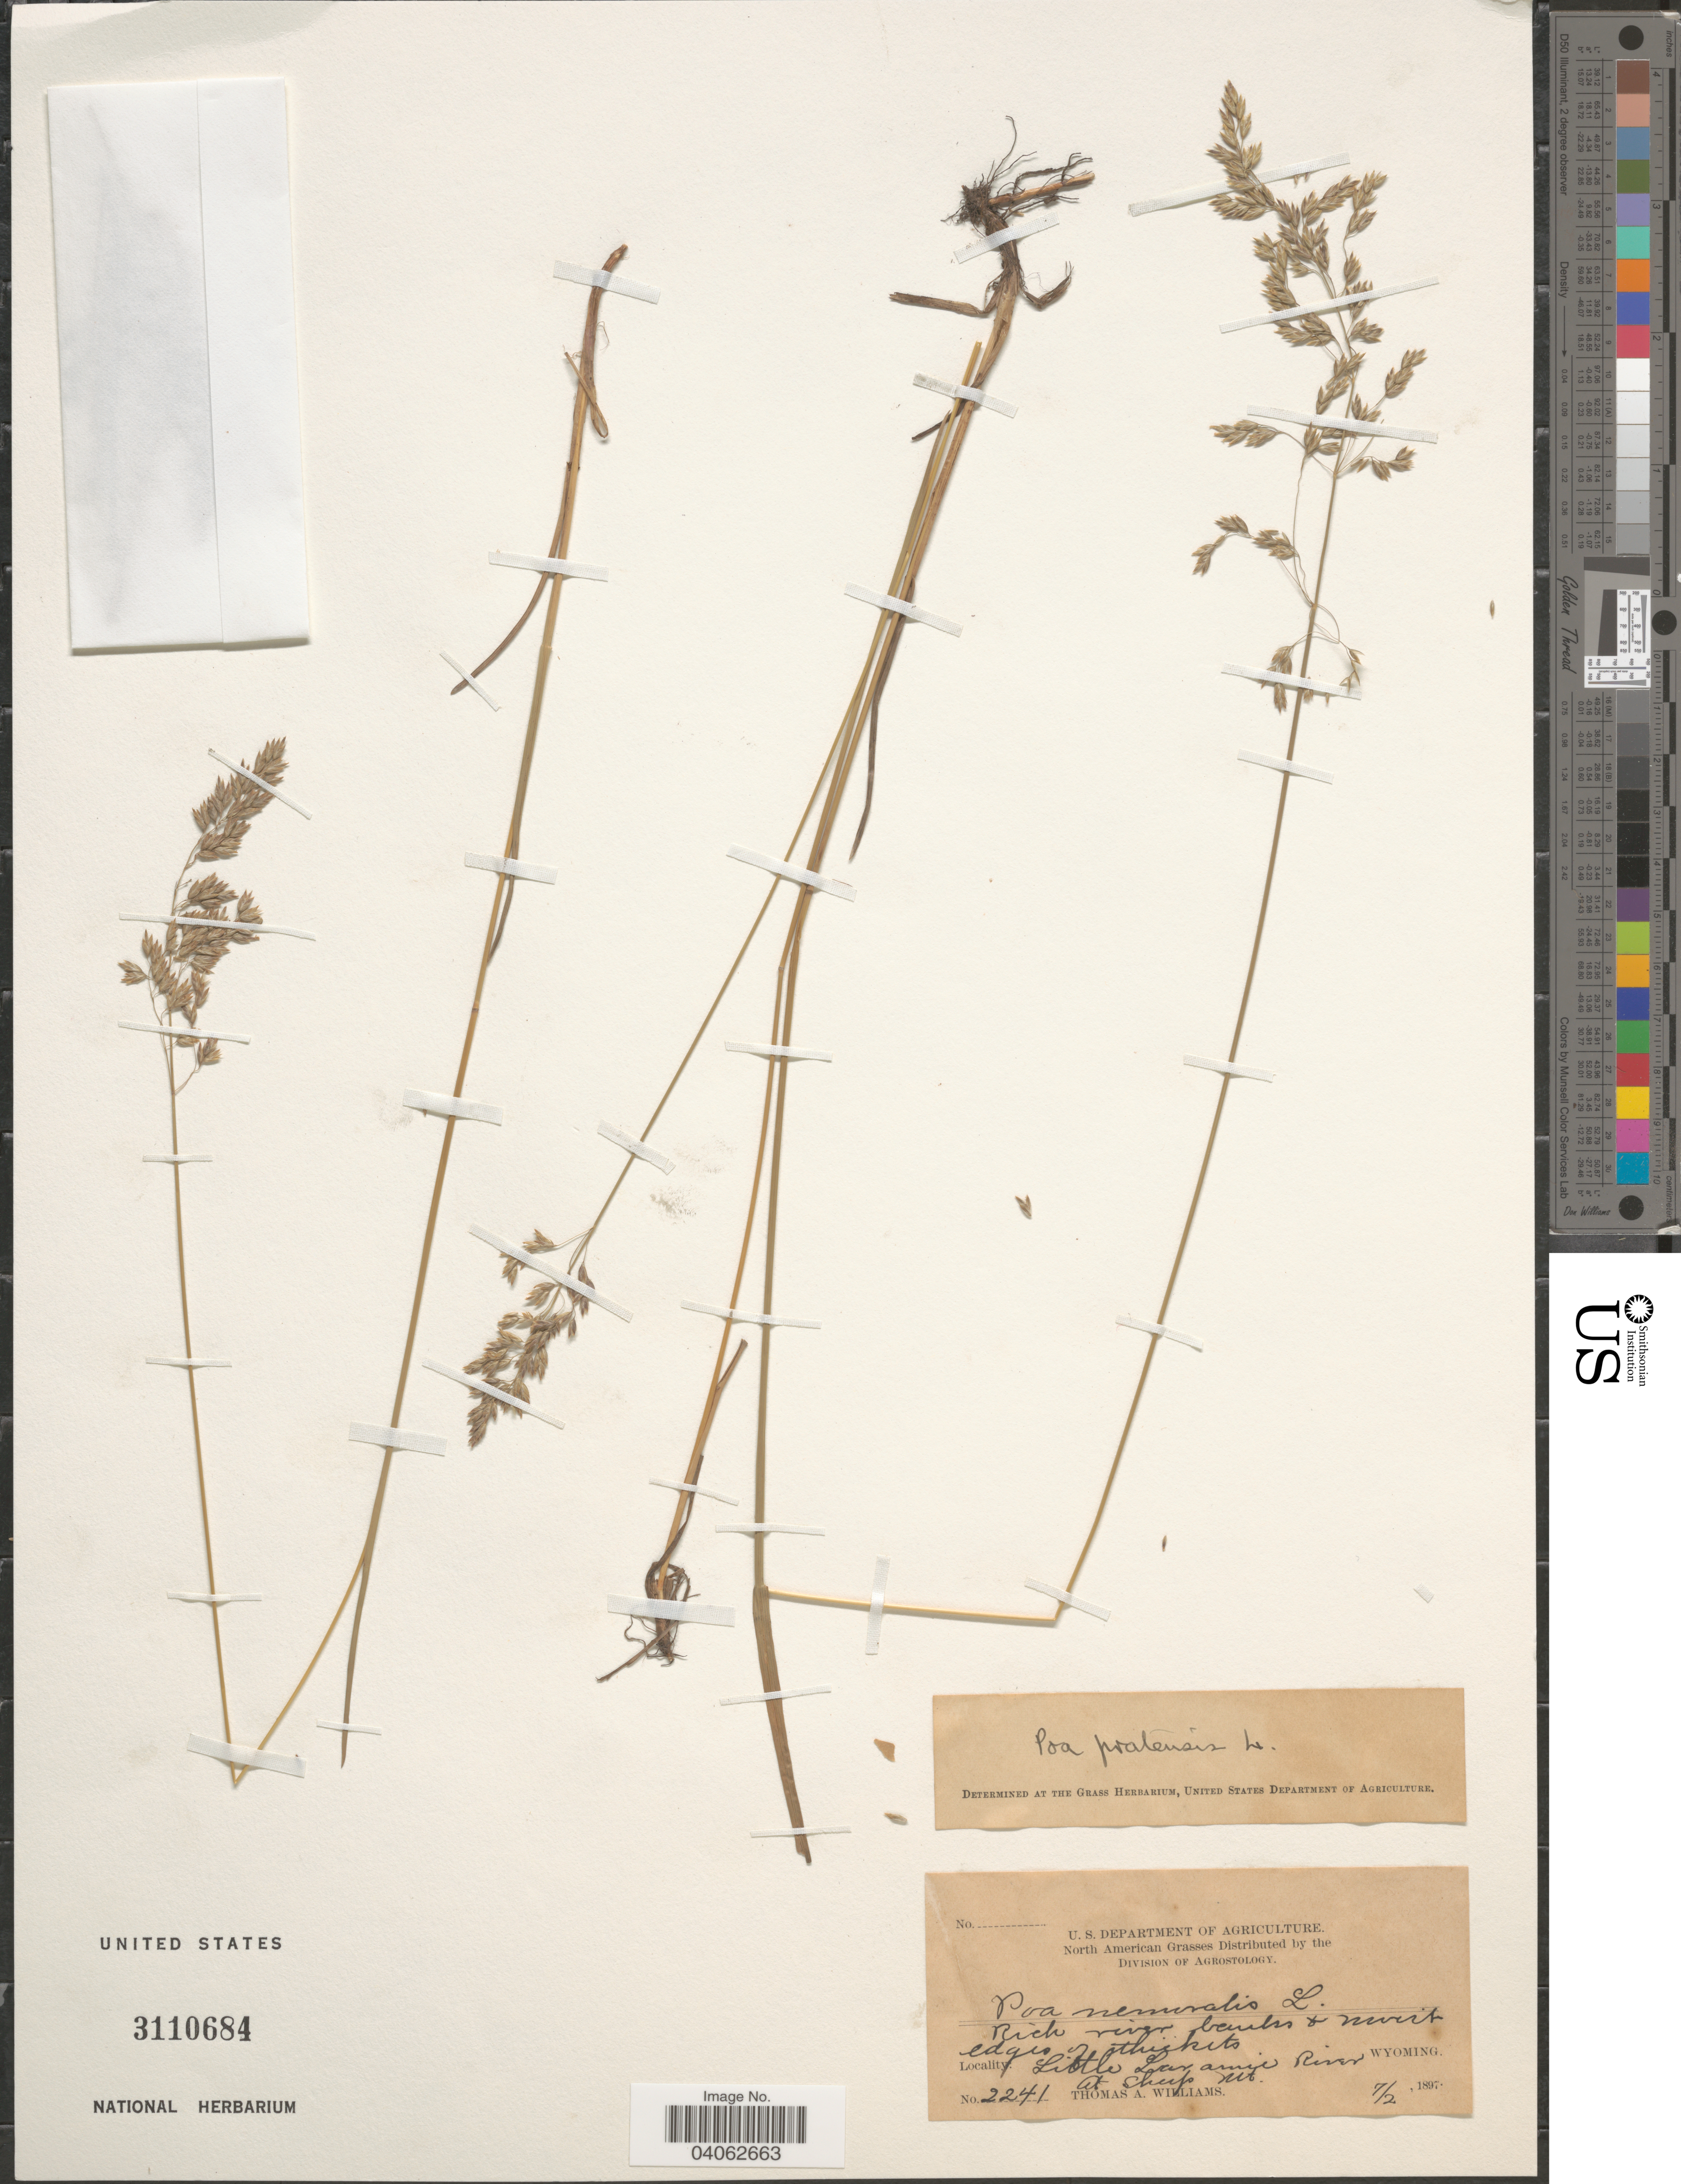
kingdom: Plantae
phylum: Tracheophyta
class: Liliopsida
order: Poales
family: Poaceae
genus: Poa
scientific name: Poa pratensis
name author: L.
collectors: T. A. Williams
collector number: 2241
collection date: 1897-07-02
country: United States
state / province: Wyoming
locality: Little Laramie River at Sheep Mt.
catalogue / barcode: US 3110684